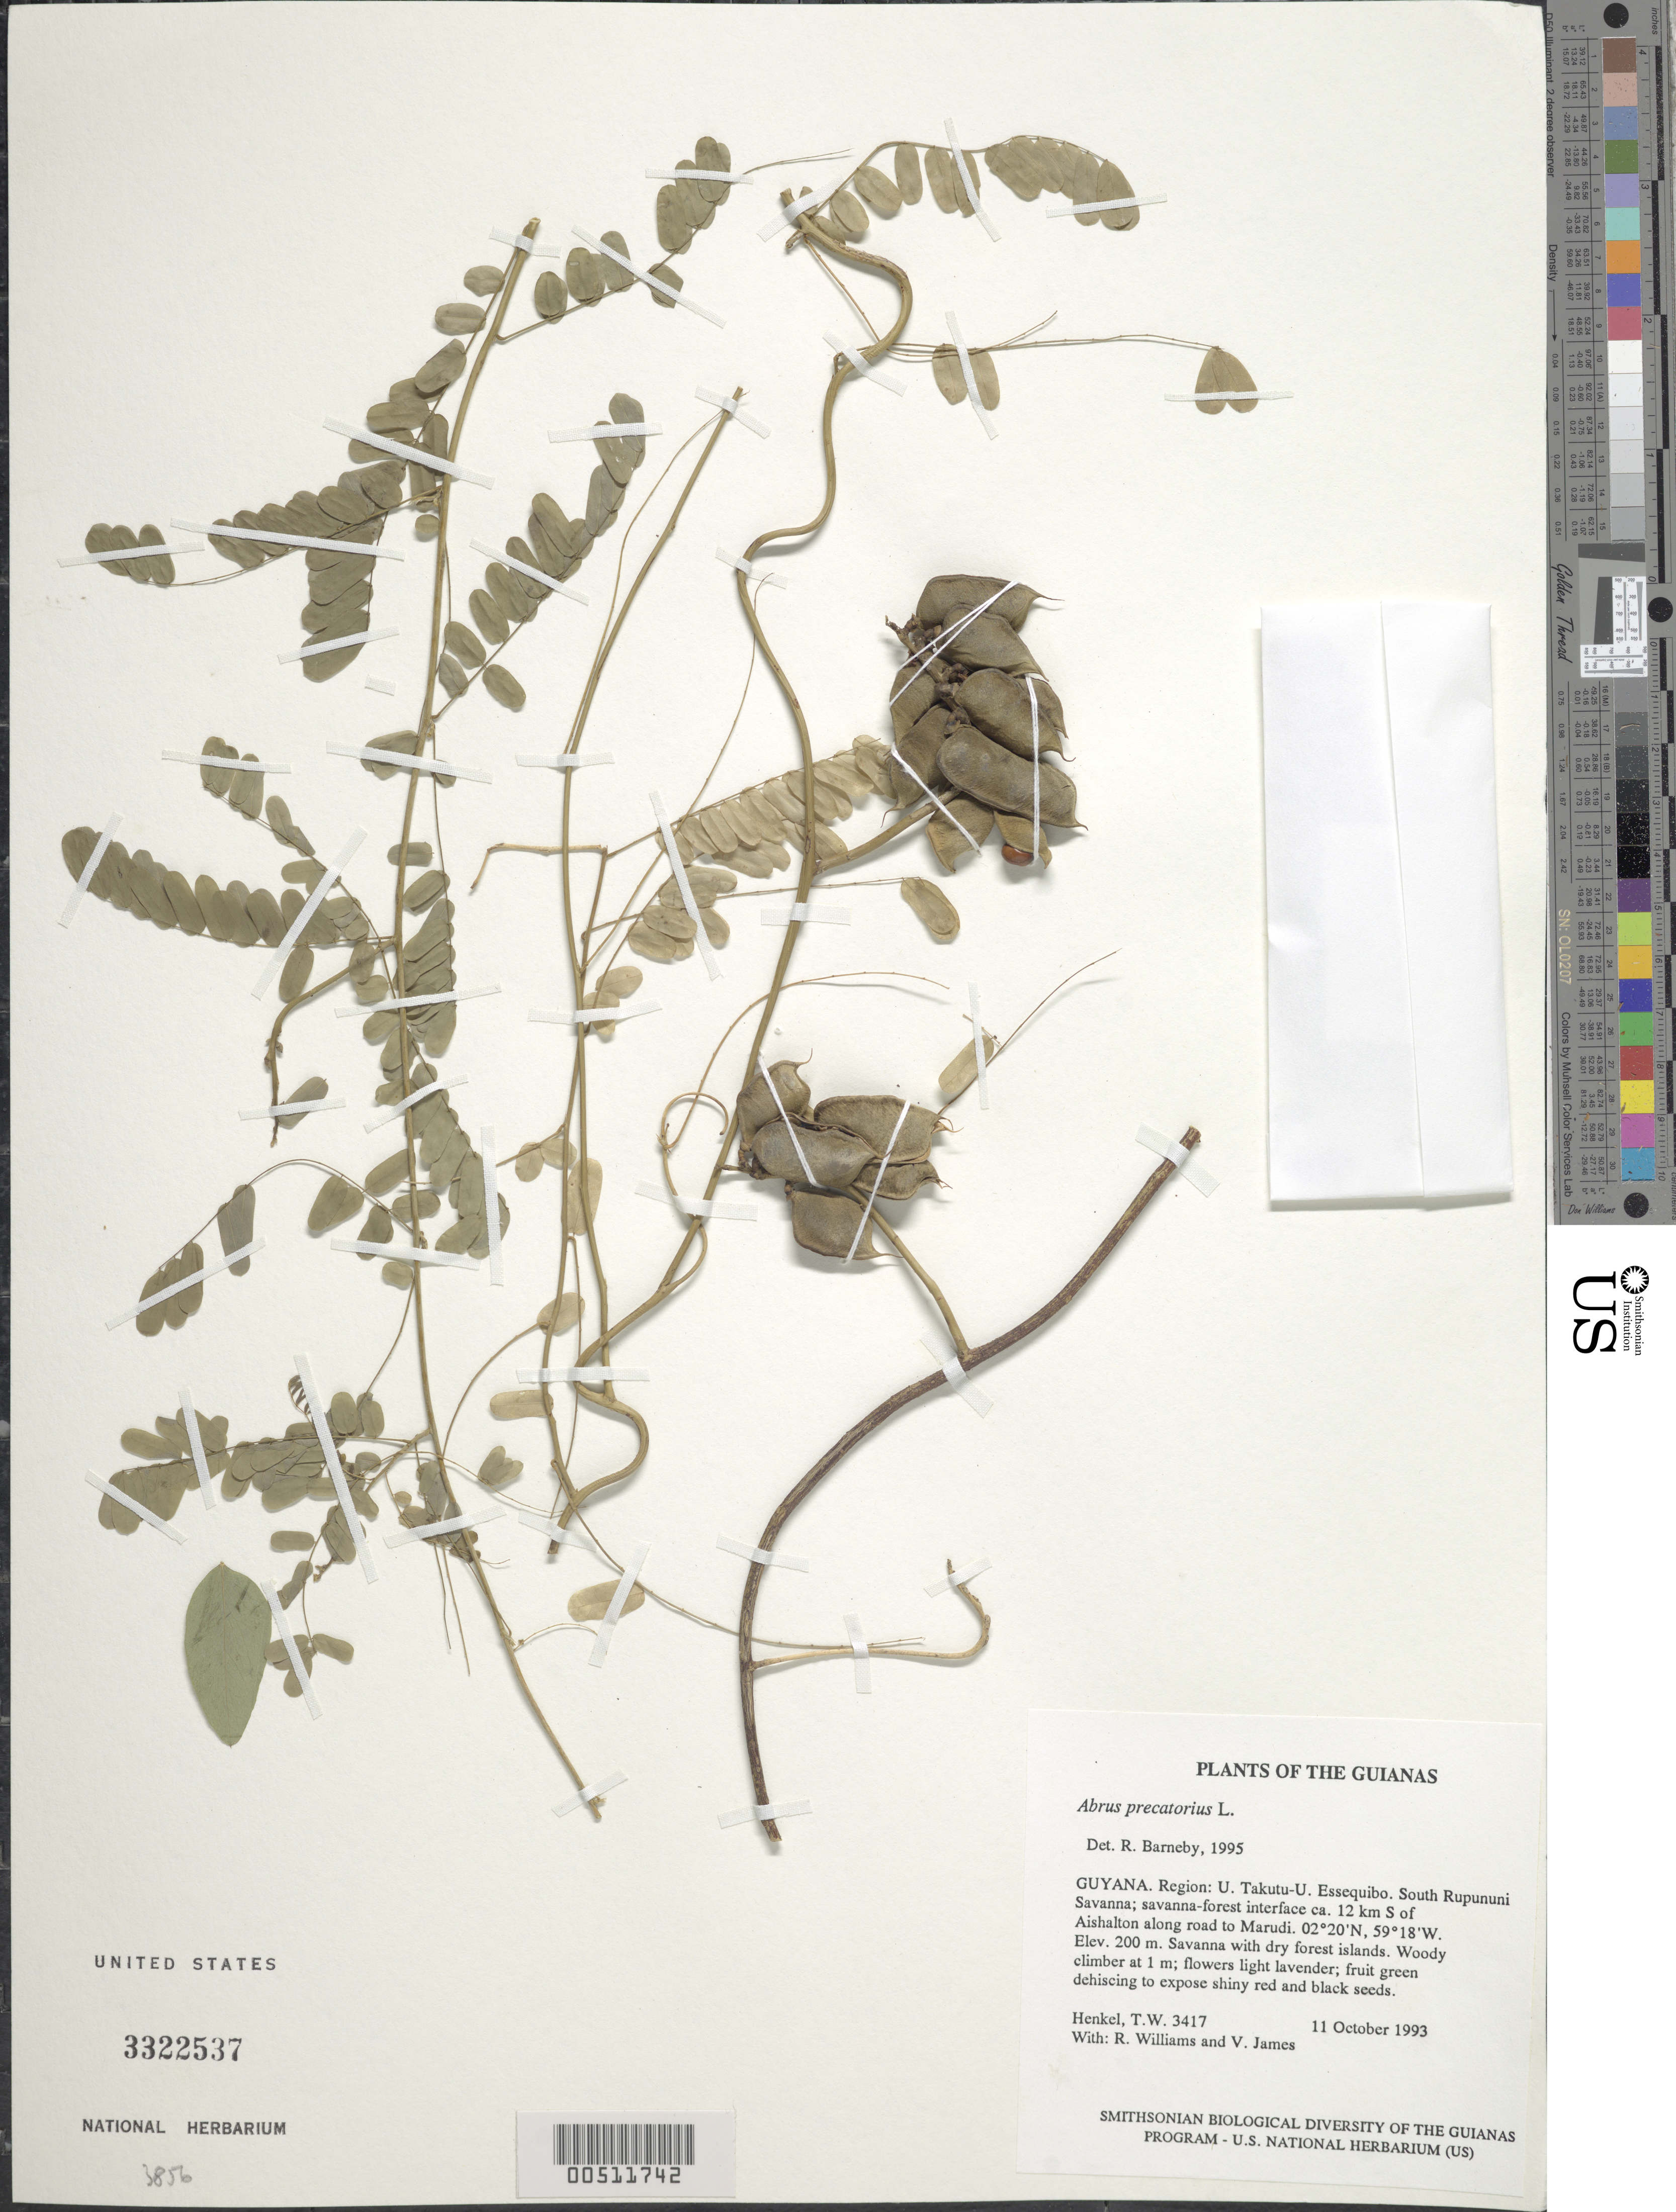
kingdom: Plantae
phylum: Tracheophyta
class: Magnoliopsida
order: Fabales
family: Fabaceae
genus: Abrus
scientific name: Abrus precatorius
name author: L.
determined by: Barneby, Rupert C., (NY)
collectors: T. Henkel, R. Williams & V. James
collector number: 3417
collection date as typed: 11 October 1993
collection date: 1993-10-11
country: Guyana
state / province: U. Takutu-U. Essequibo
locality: South Rupununi Savanna; savanna-forest interface ca. 12 km S of Aishalton along road to Marudi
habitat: Savanna with dry forest islands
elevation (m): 200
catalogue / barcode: US 3322537